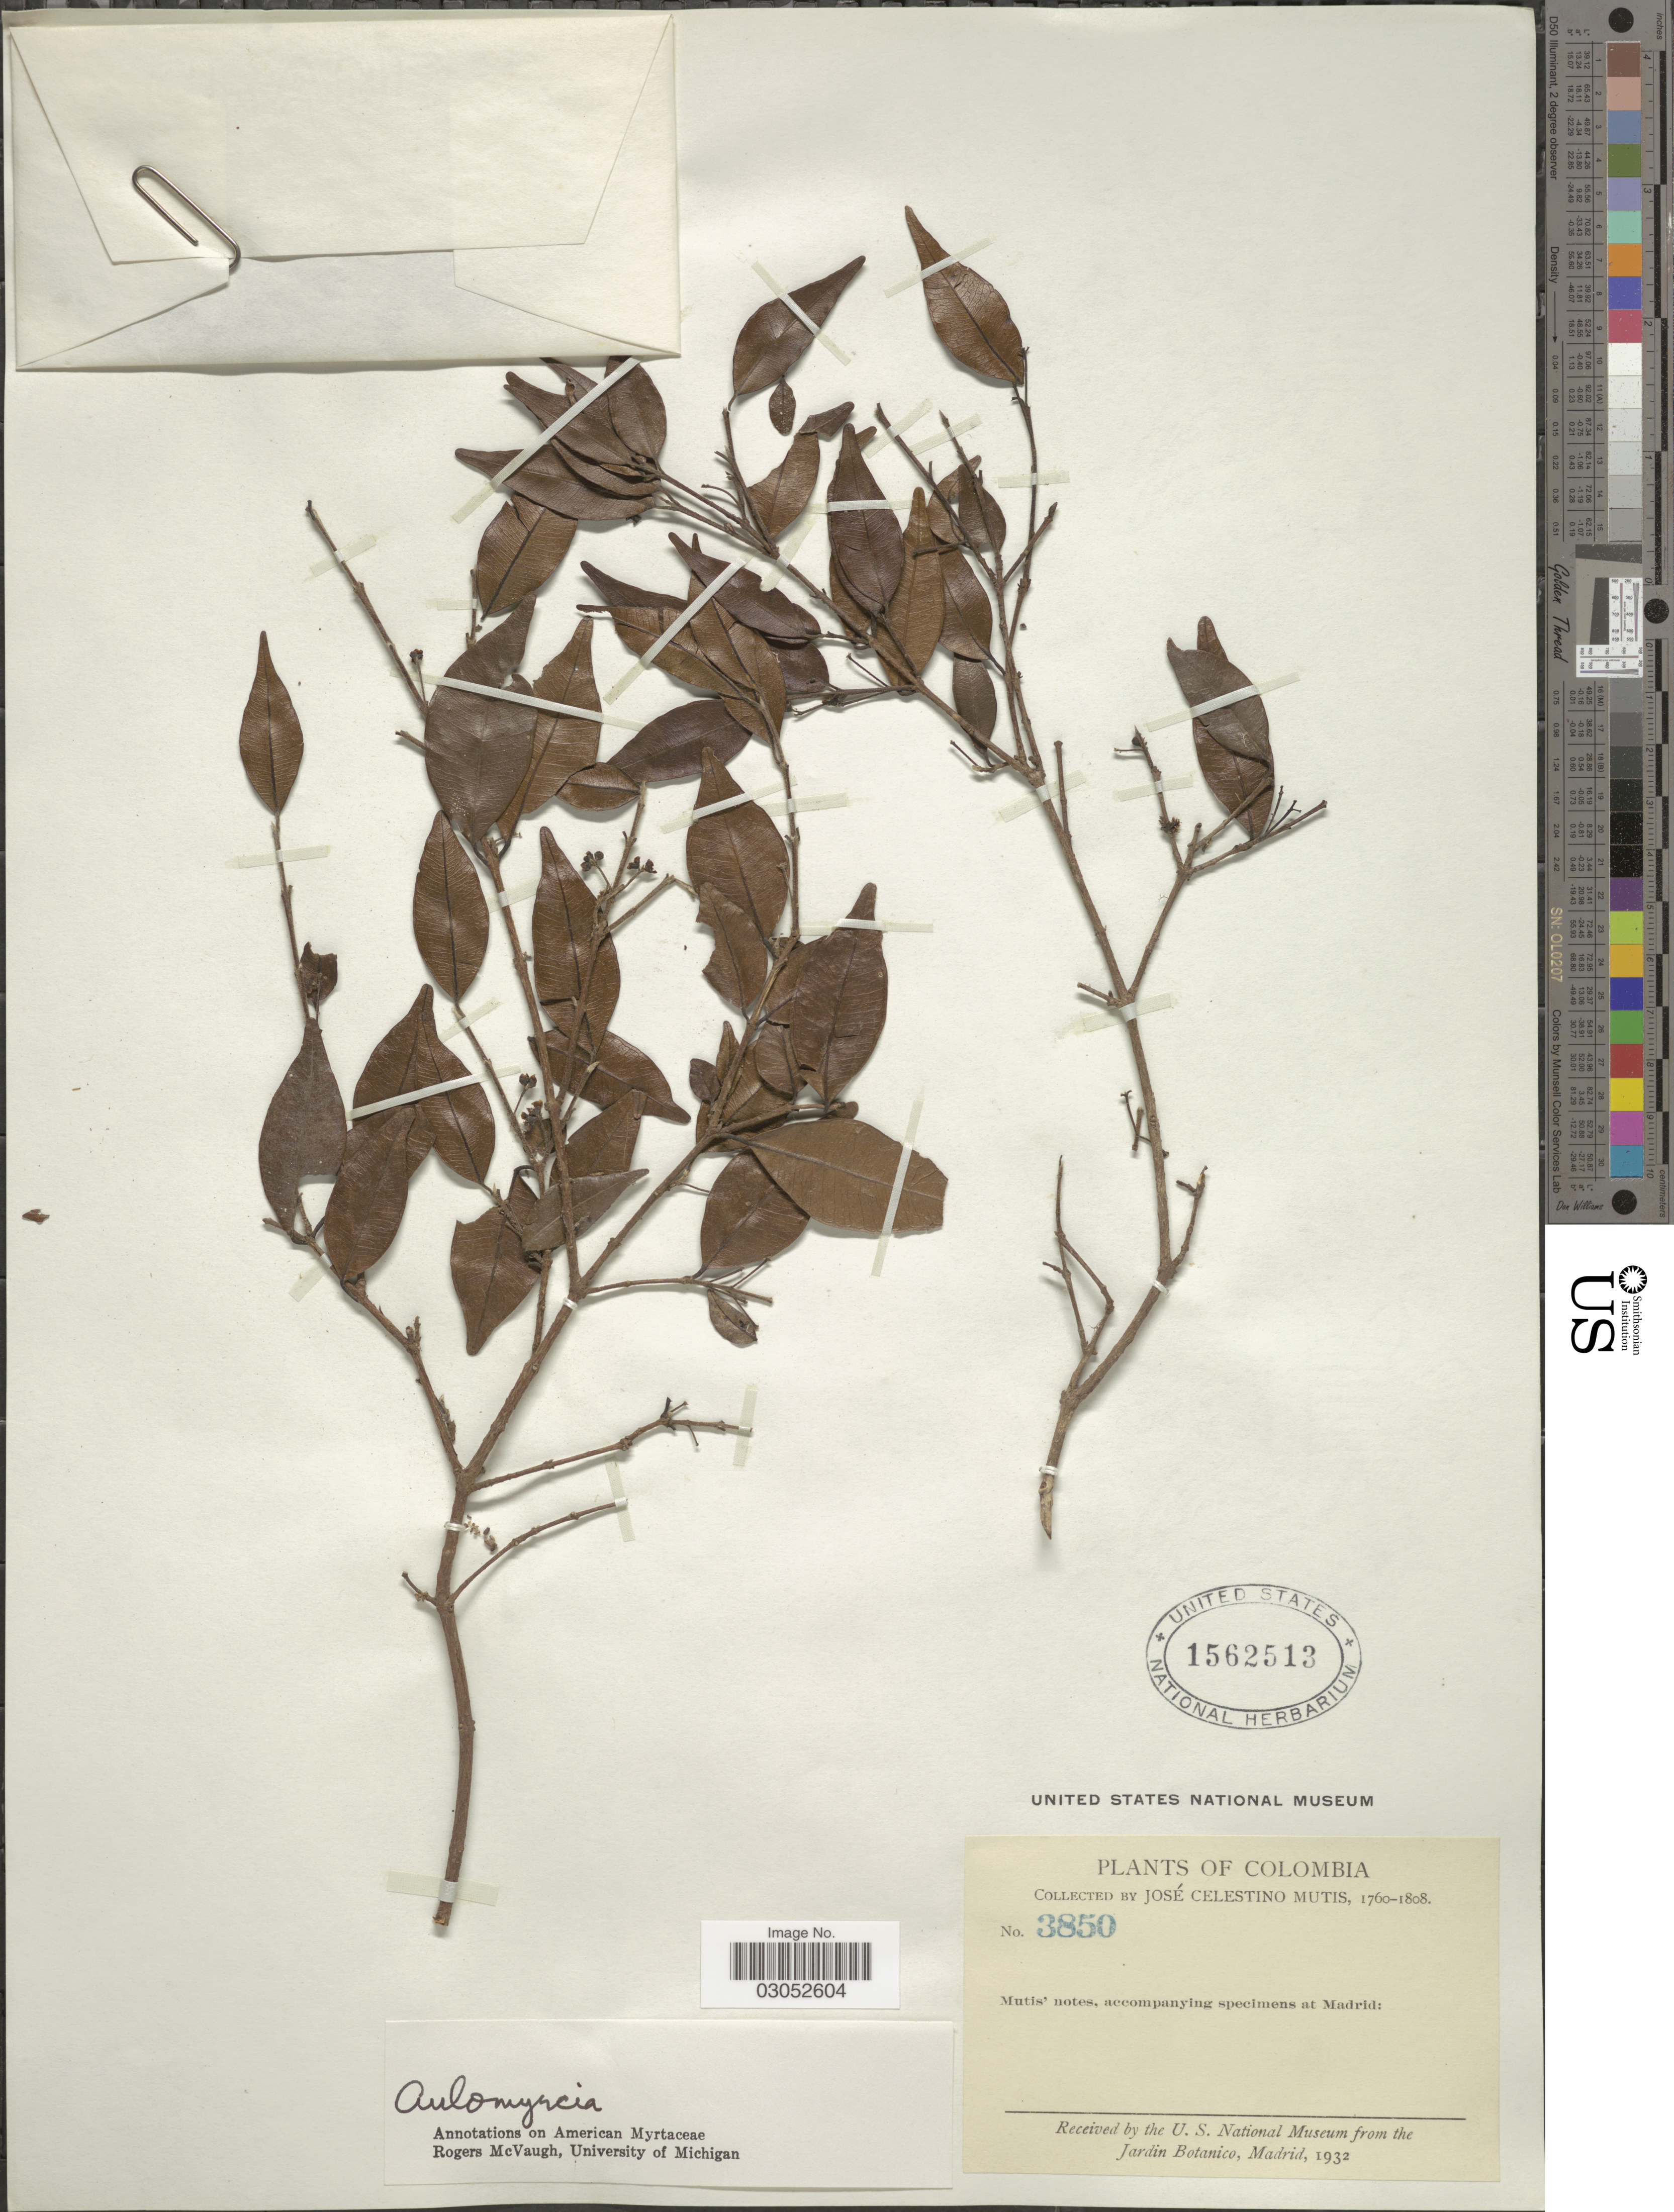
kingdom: Plantae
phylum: Tracheophyta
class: Magnoliopsida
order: Myrtales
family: Myrtaceae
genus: Myrcia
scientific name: Myrcia sp.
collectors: J. C. B. Mutis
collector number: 3850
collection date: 1760/1808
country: Colombia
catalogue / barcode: US 1562513